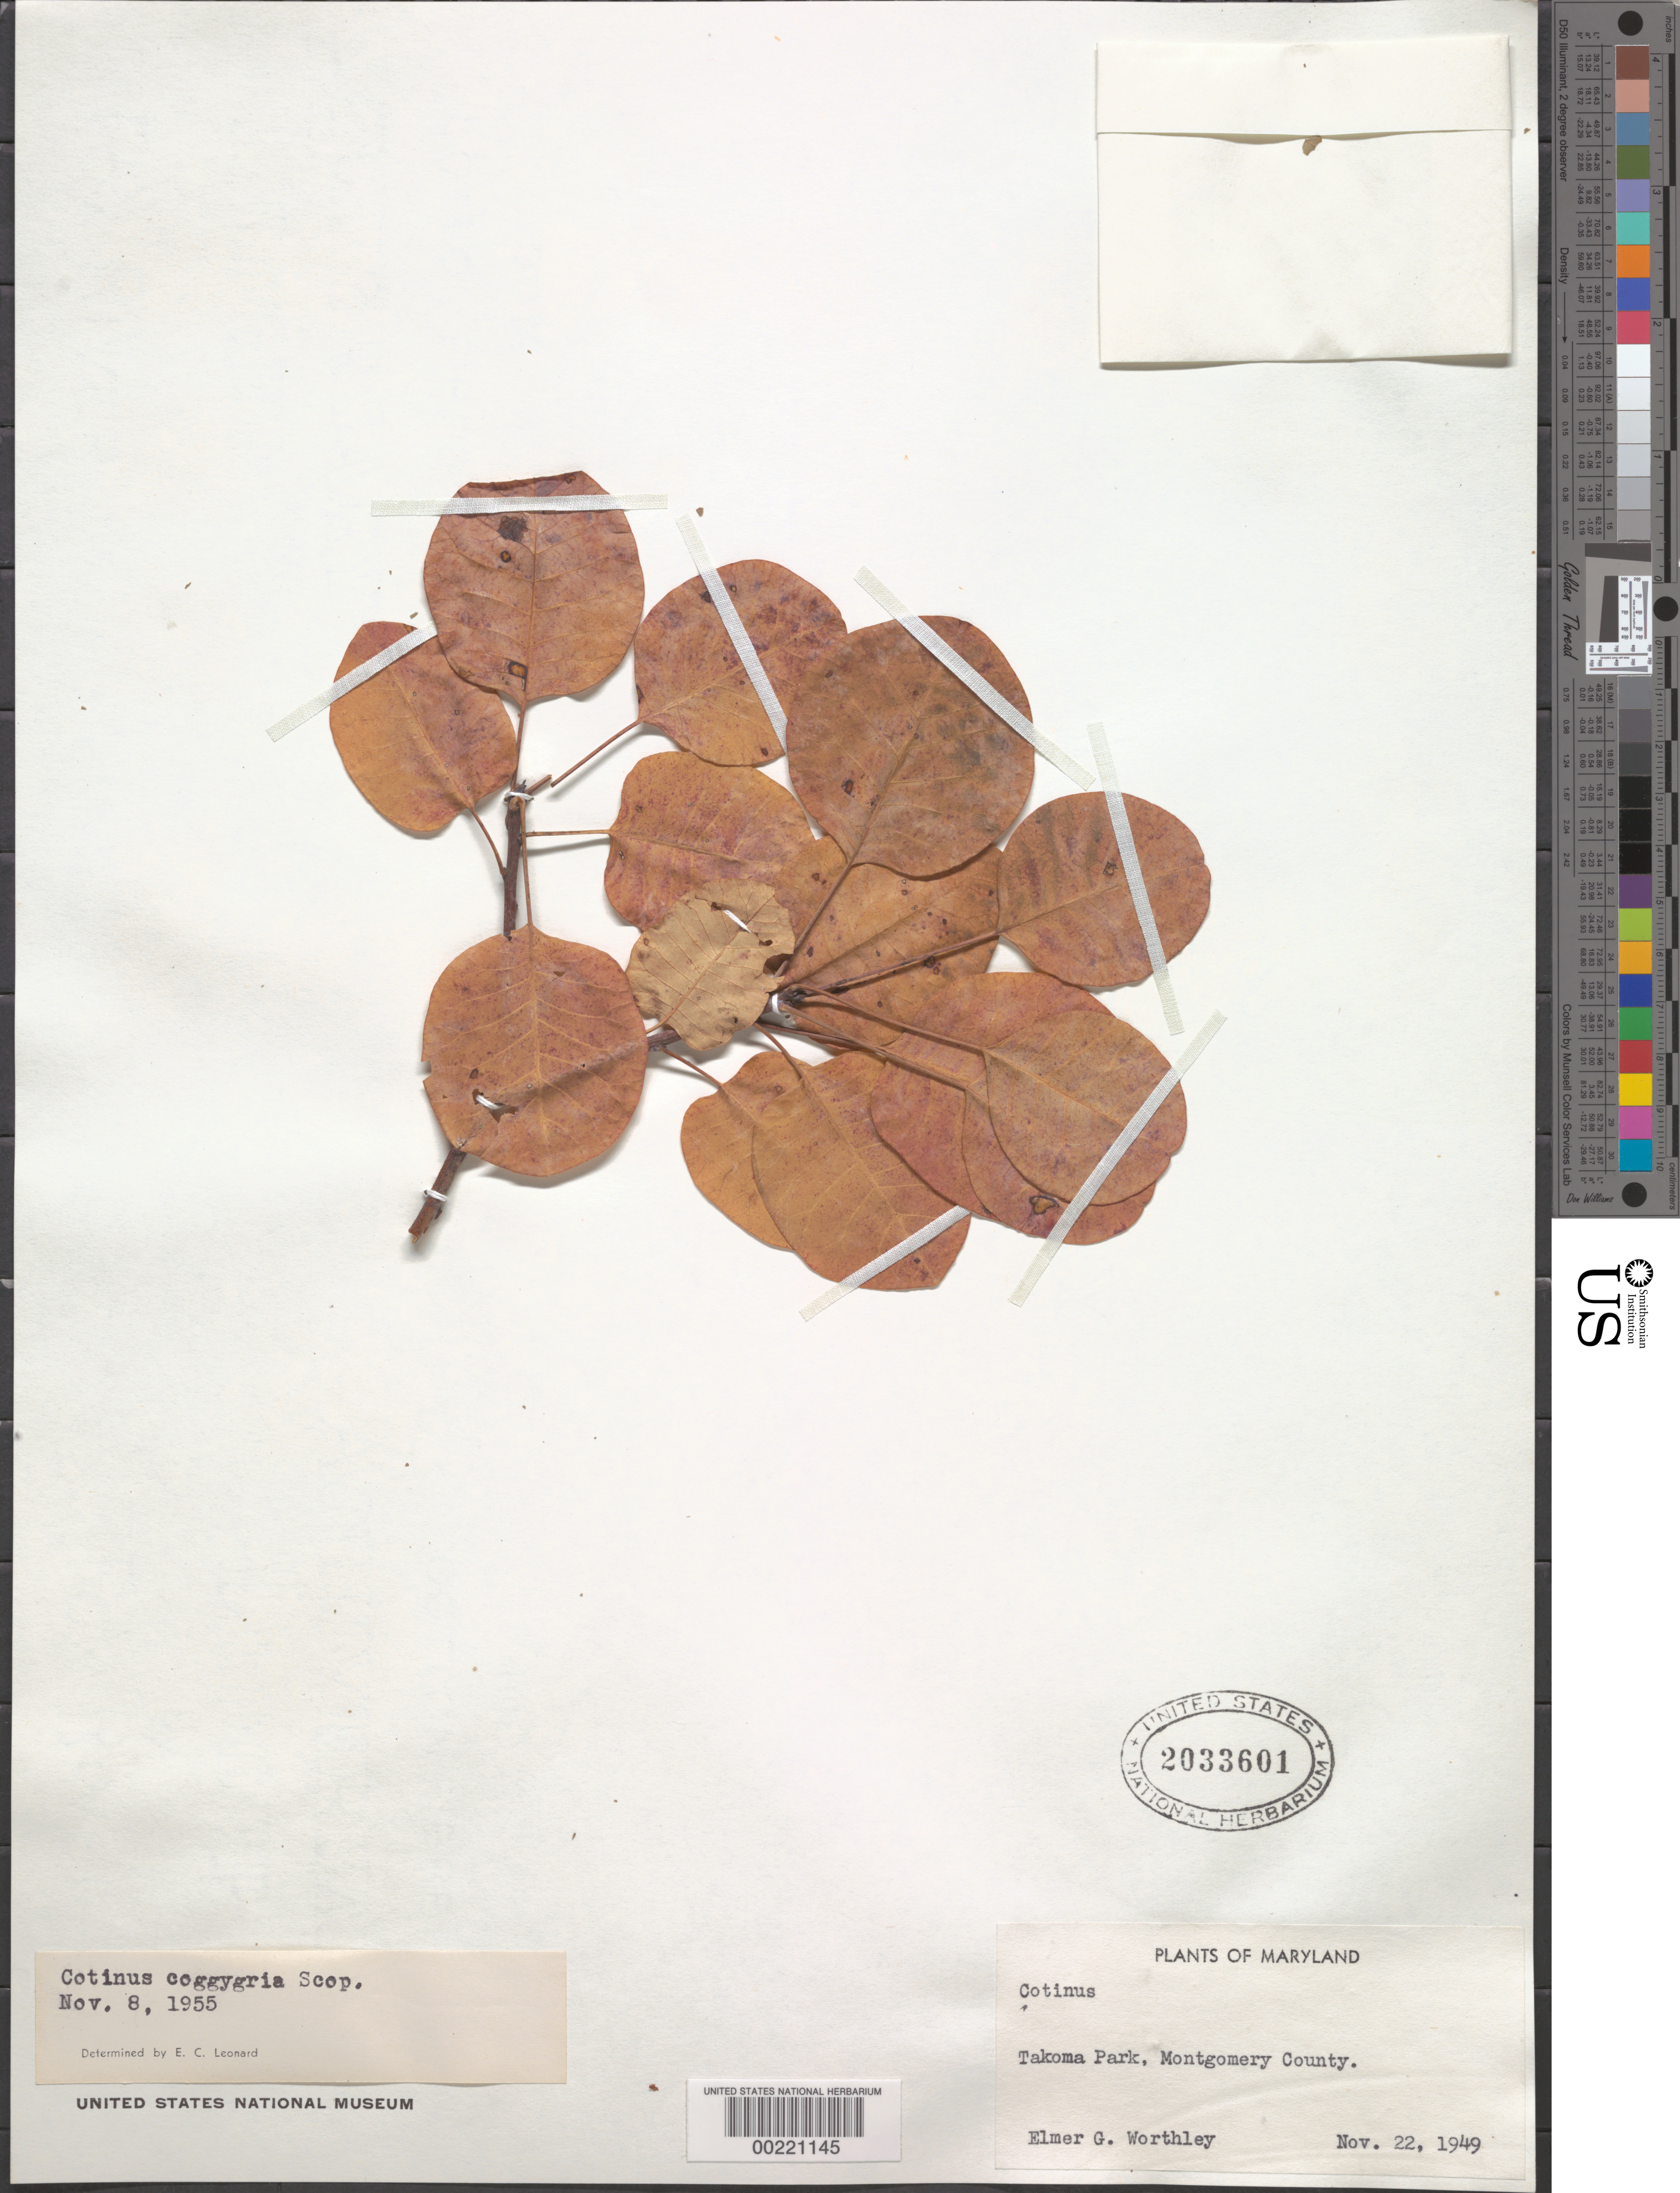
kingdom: Plantae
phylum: Tracheophyta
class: Magnoliopsida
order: Sapindales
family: Anacardiaceae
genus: Cotinus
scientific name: Cotinus coggygria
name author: Scop.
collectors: E. Worthley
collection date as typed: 22 Nov 1949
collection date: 1949-11-22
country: United States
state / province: Maryland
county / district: Montgomery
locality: Takoma Park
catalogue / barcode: US 2033601